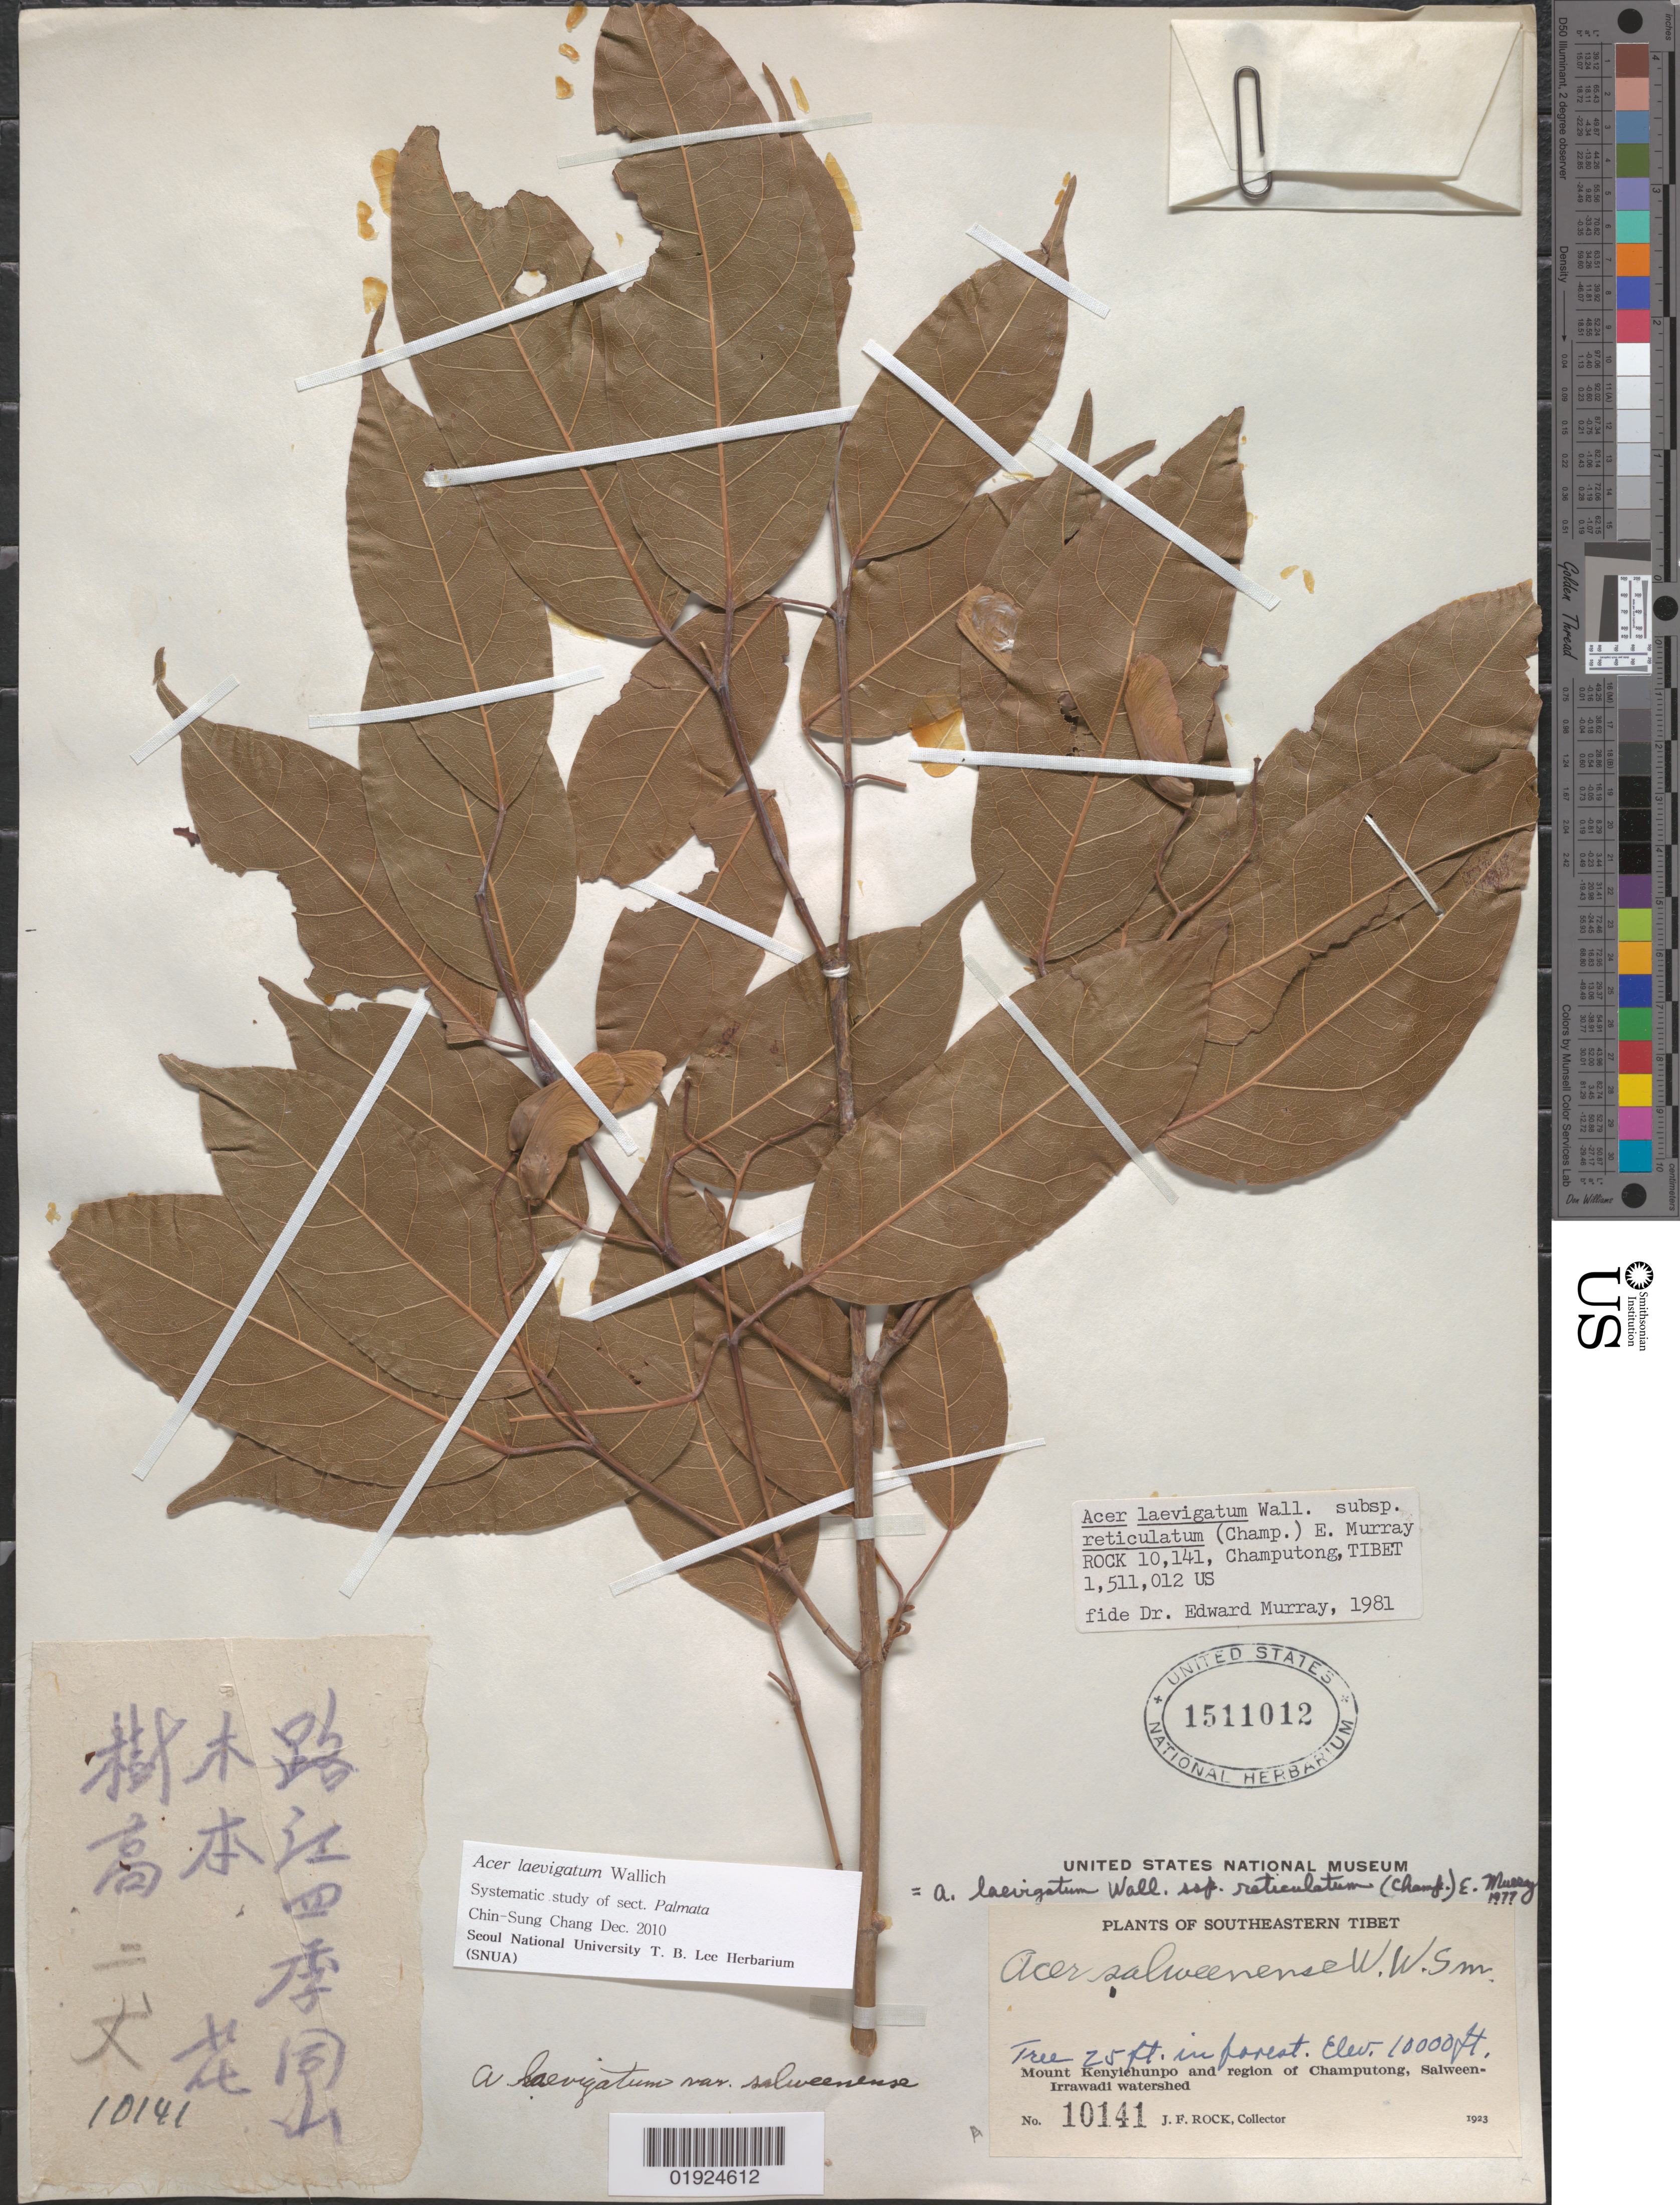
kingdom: Plantae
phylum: Tracheophyta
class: Magnoliopsida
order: Sapindales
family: Sapindaceae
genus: Acer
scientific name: Acer laevigatum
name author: Wall.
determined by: Chang, C. S., (SNUA)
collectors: J. F. Rock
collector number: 10141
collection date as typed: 1923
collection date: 1923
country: China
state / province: Xizang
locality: Mount Kenyichunpo and region of Champutong, Salween-Irrawadi watershed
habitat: In forest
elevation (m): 3048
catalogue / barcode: US 1511012